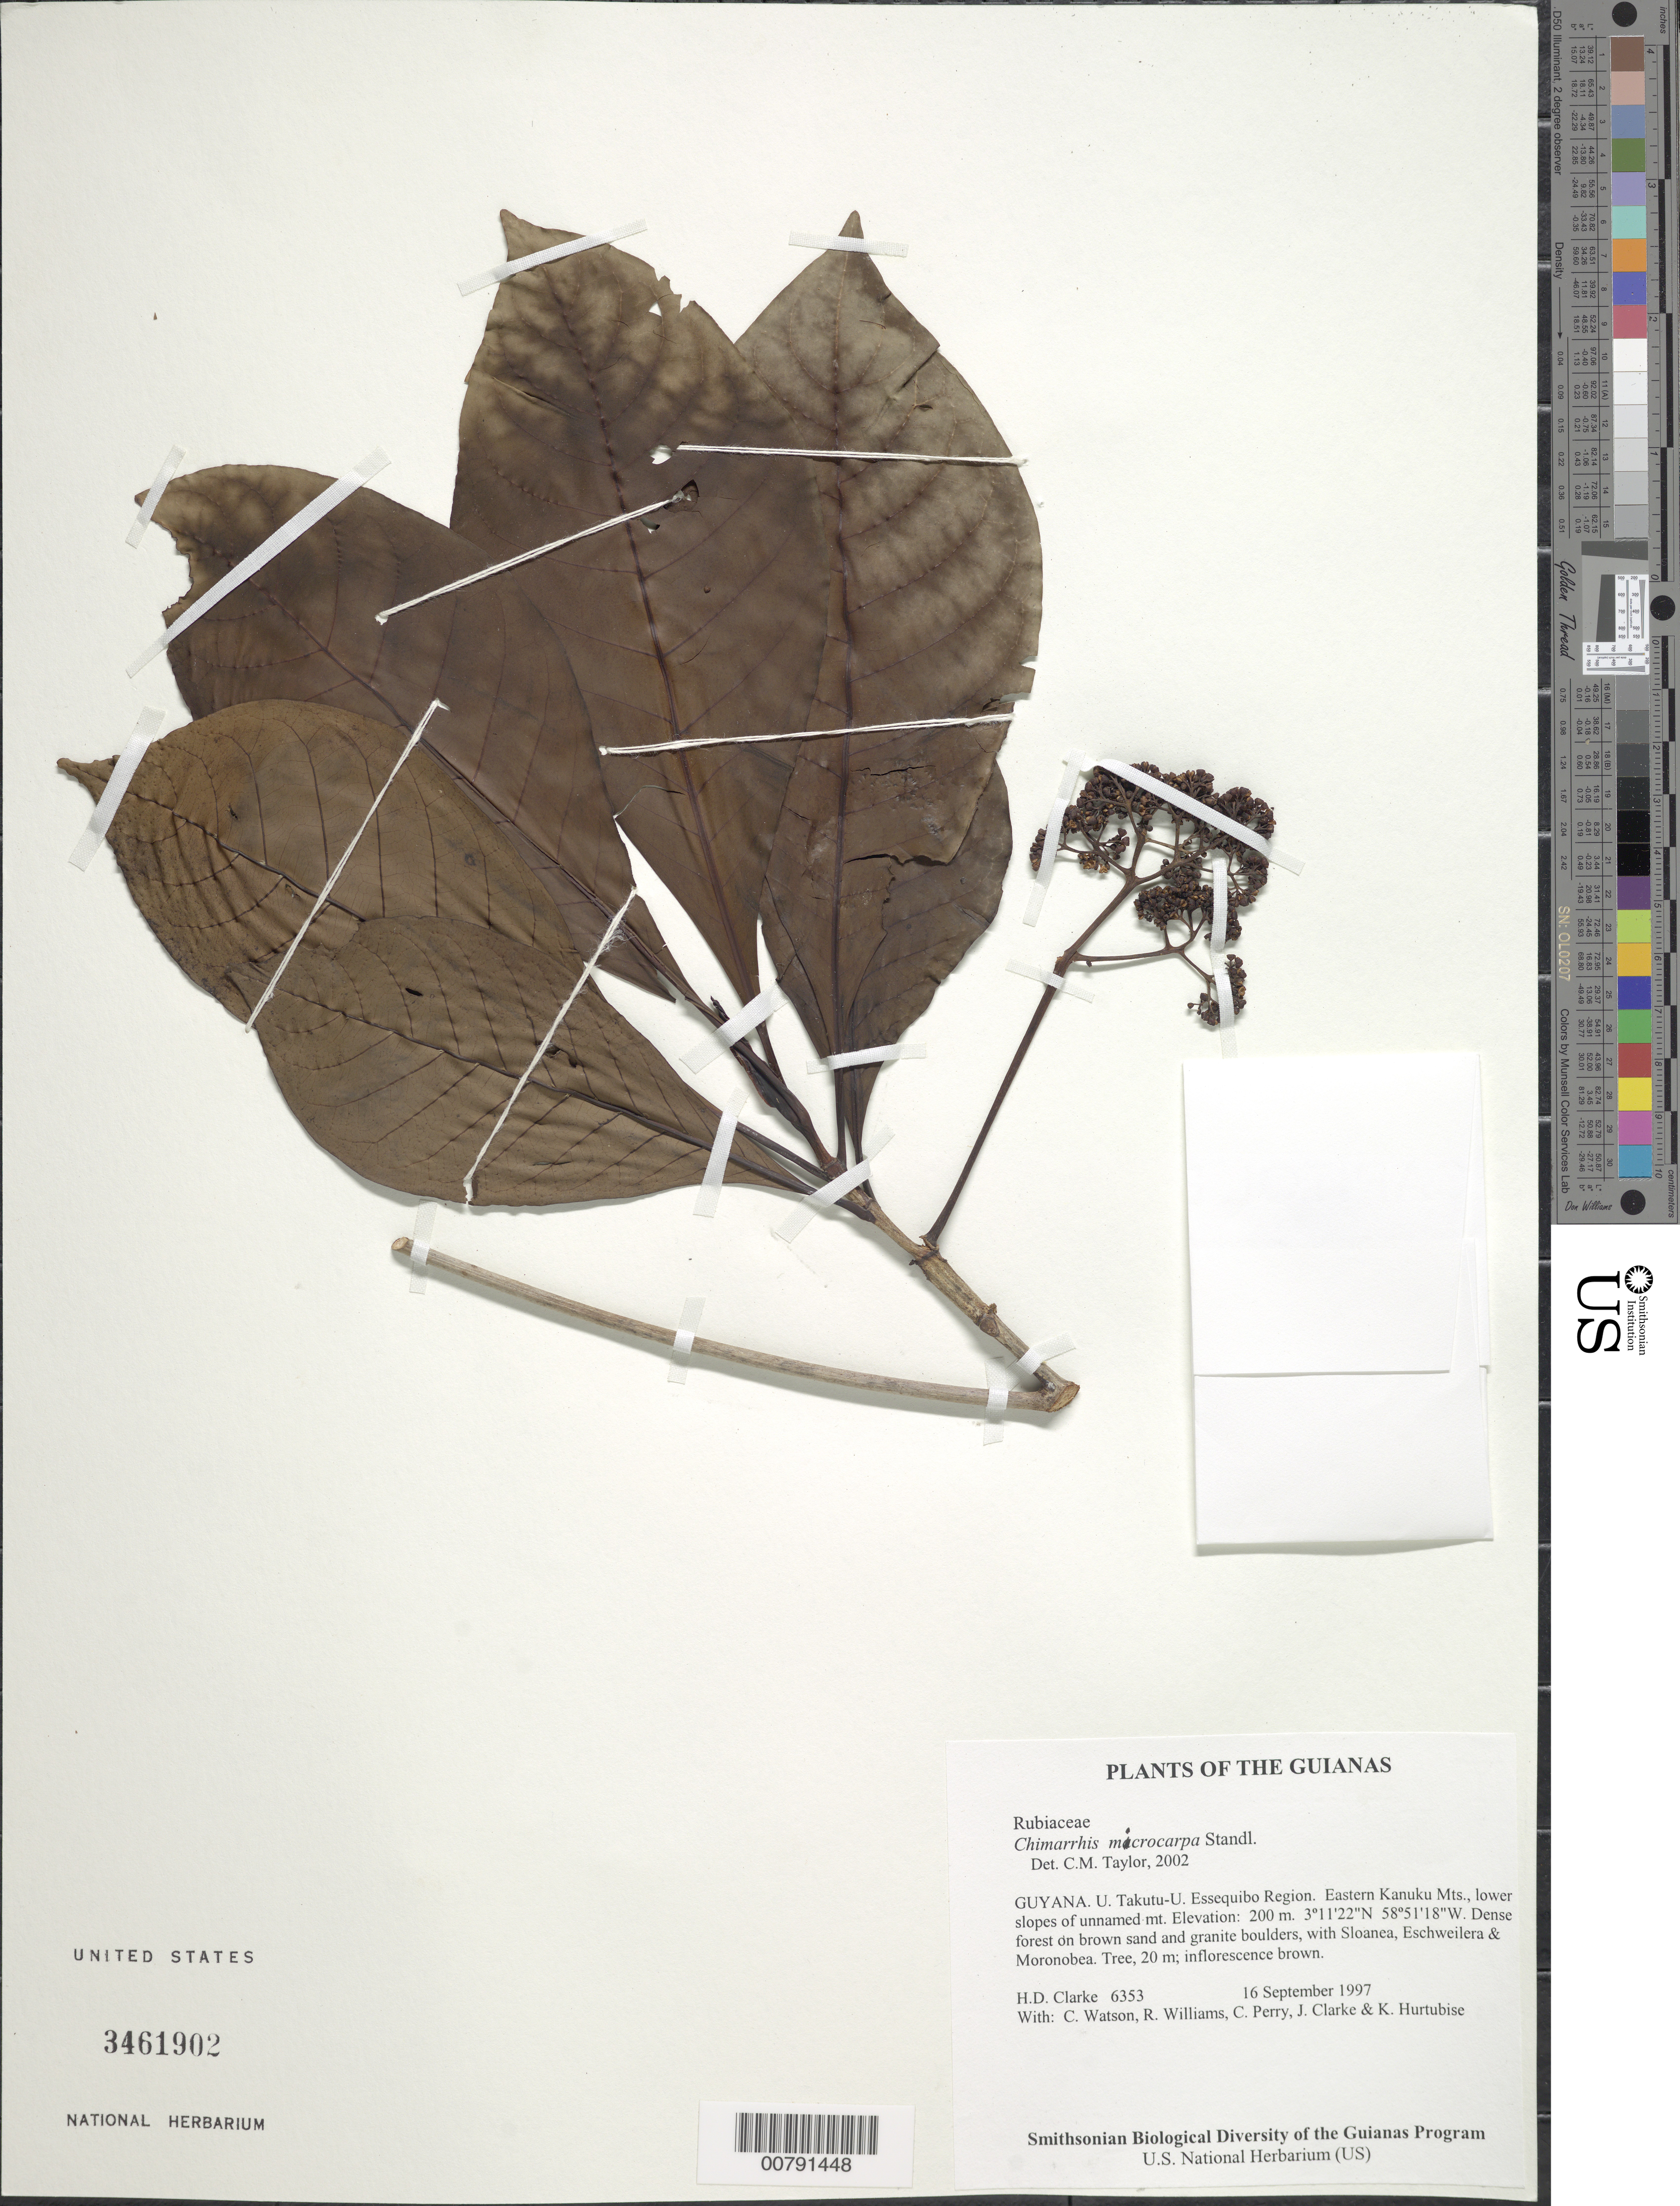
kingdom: Plantae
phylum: Tracheophyta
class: Magnoliopsida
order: Gentianales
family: Rubiaceae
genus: Chimarrhis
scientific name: Chimarrhis microcarpa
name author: Standl.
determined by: Delprete, P. G., Herb. de Guyane Cay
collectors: H. D. Clarke, C. Watson, R. Williams, C. Perry, J. Clarke & K. Hurtubise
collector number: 6353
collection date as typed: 16 September 1997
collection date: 1997-09-16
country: Guyana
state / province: U. Takutu-U. Essequibo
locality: Eastern Kanuku Mts., lower slopes of unnamed mt.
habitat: Dense forest on brown sand and granite boulders, with Sloanea, Eschweilera & Moronobea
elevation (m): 200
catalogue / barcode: US 3461902